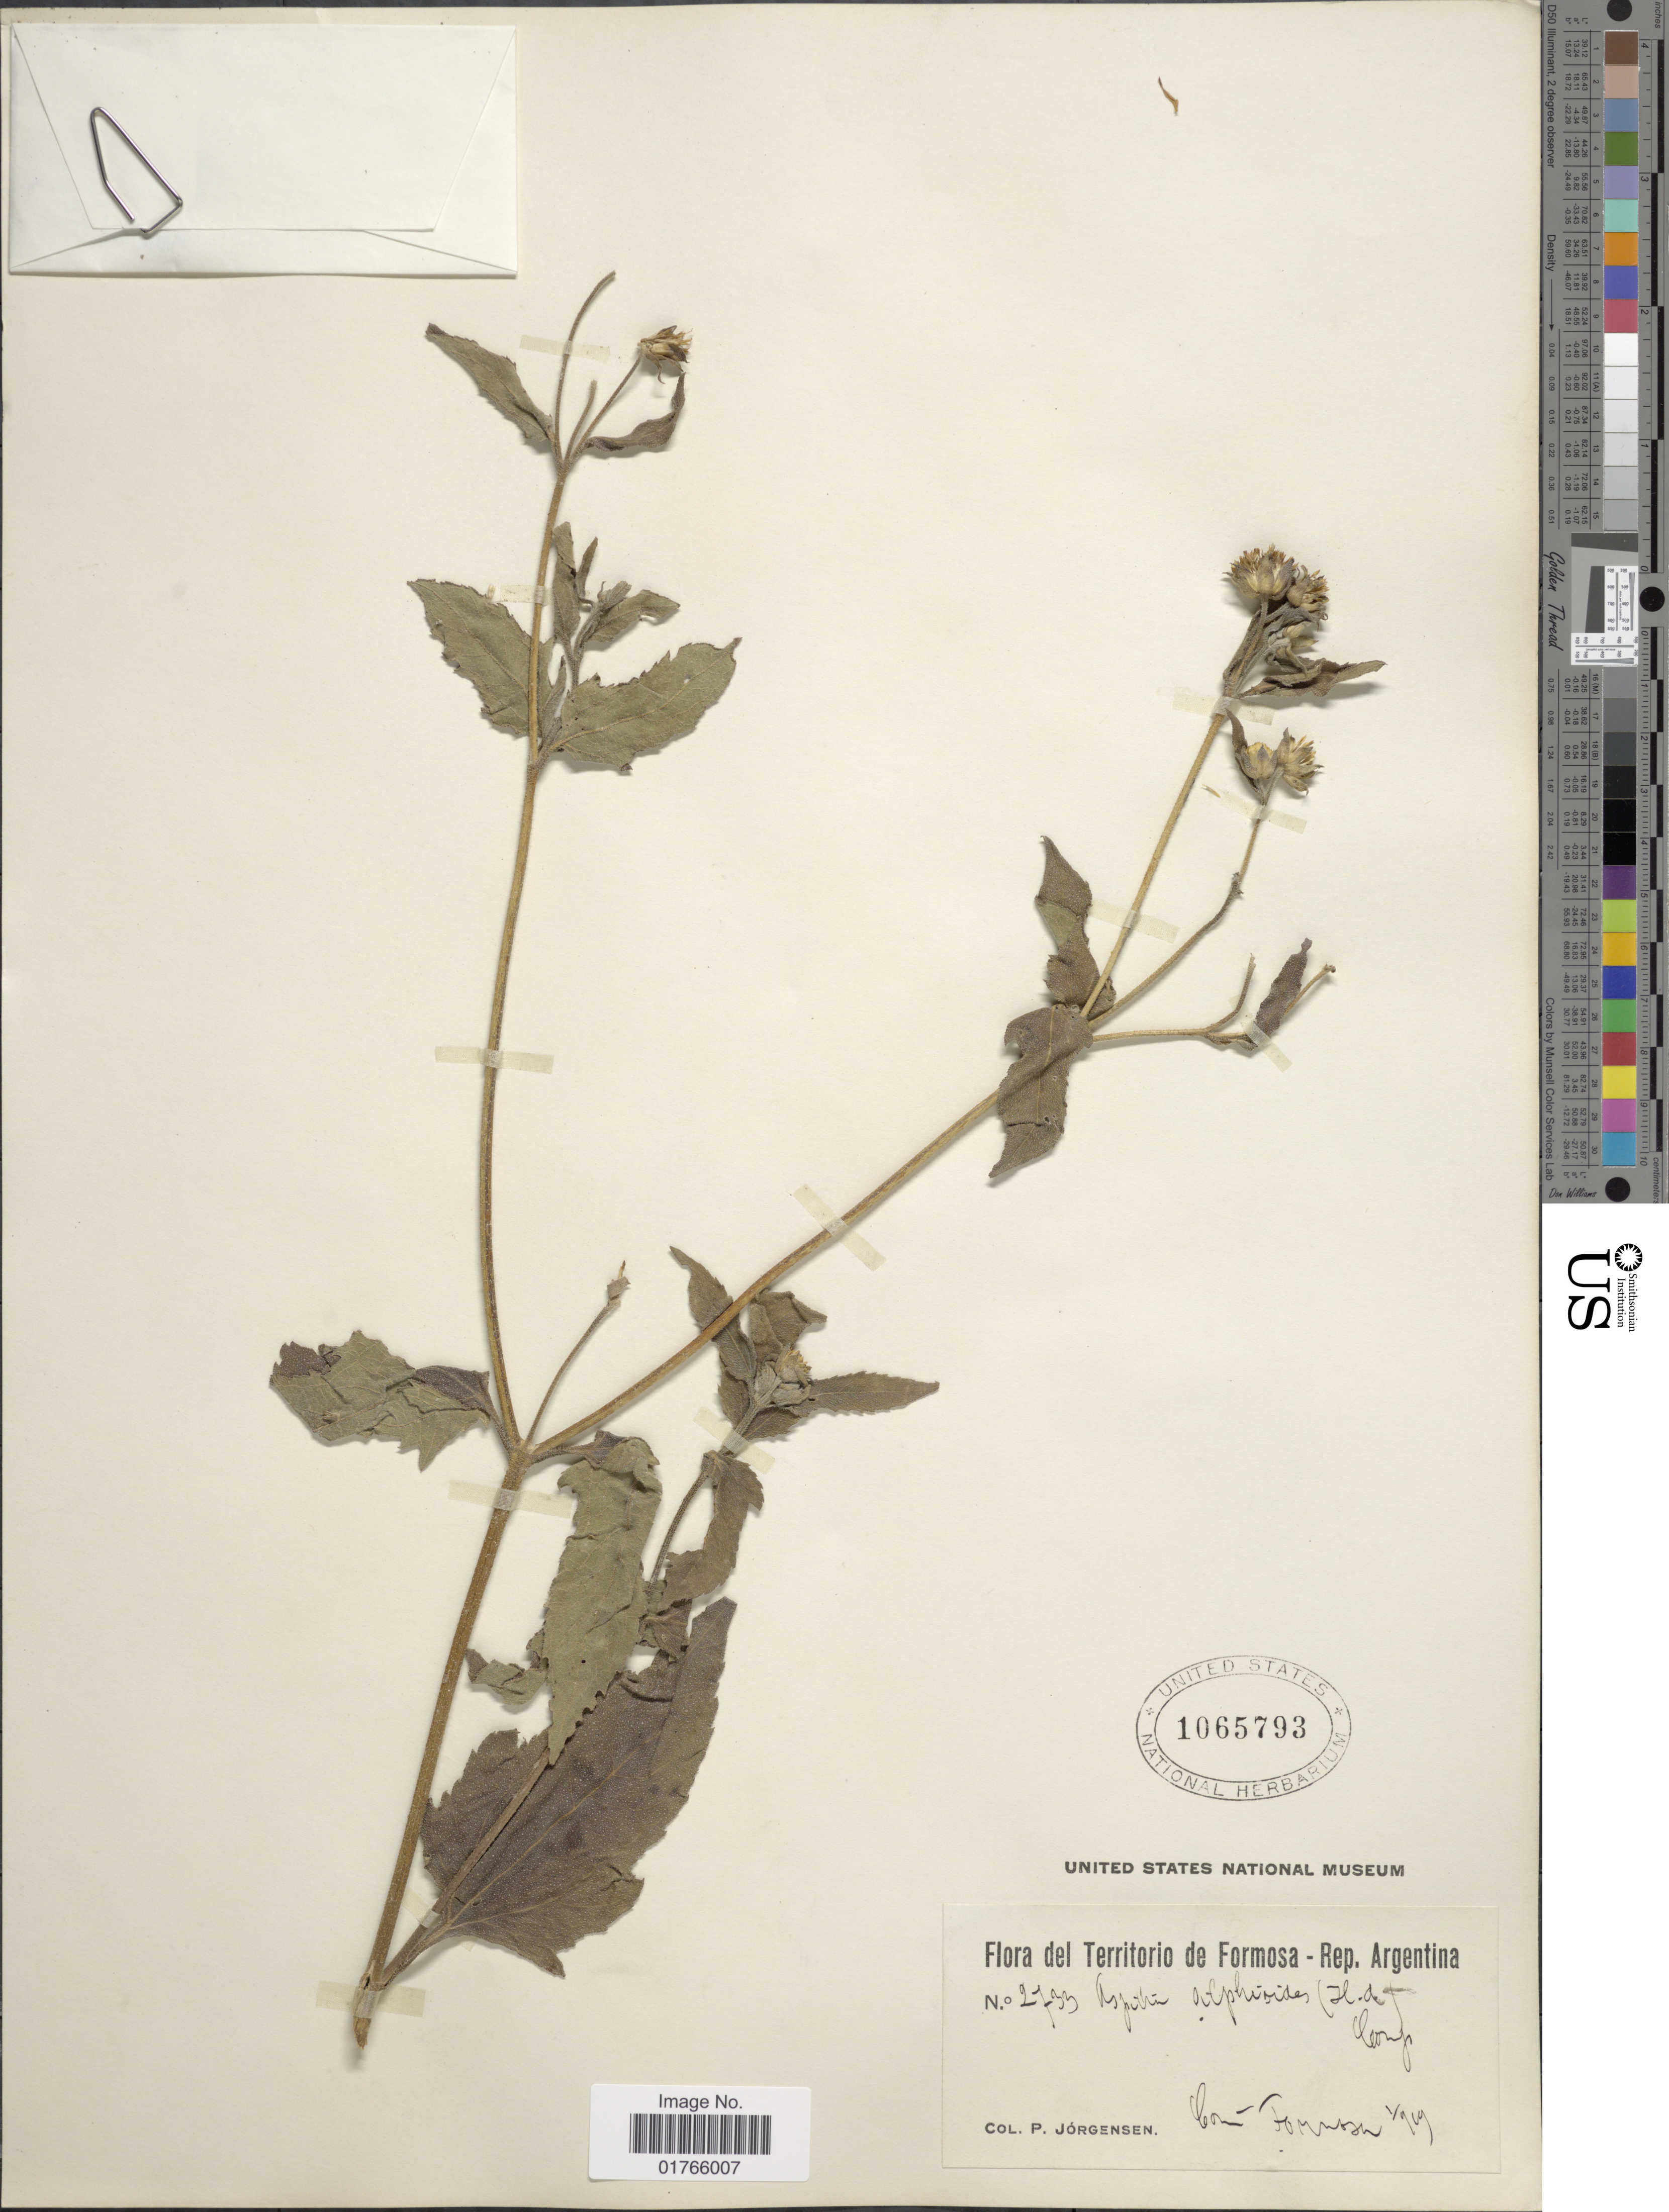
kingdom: Plantae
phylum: Tracheophyta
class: Magnoliopsida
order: Asterales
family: Asteraceae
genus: Aspilia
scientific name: Aspilia silphioides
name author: (Hook. & Arn.) Benth. ex Benth. & Hook. f.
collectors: P. Jörgensen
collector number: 2733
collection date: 1919-01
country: Argentina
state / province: Formosa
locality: Rep. Argentina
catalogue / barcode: US 1065793